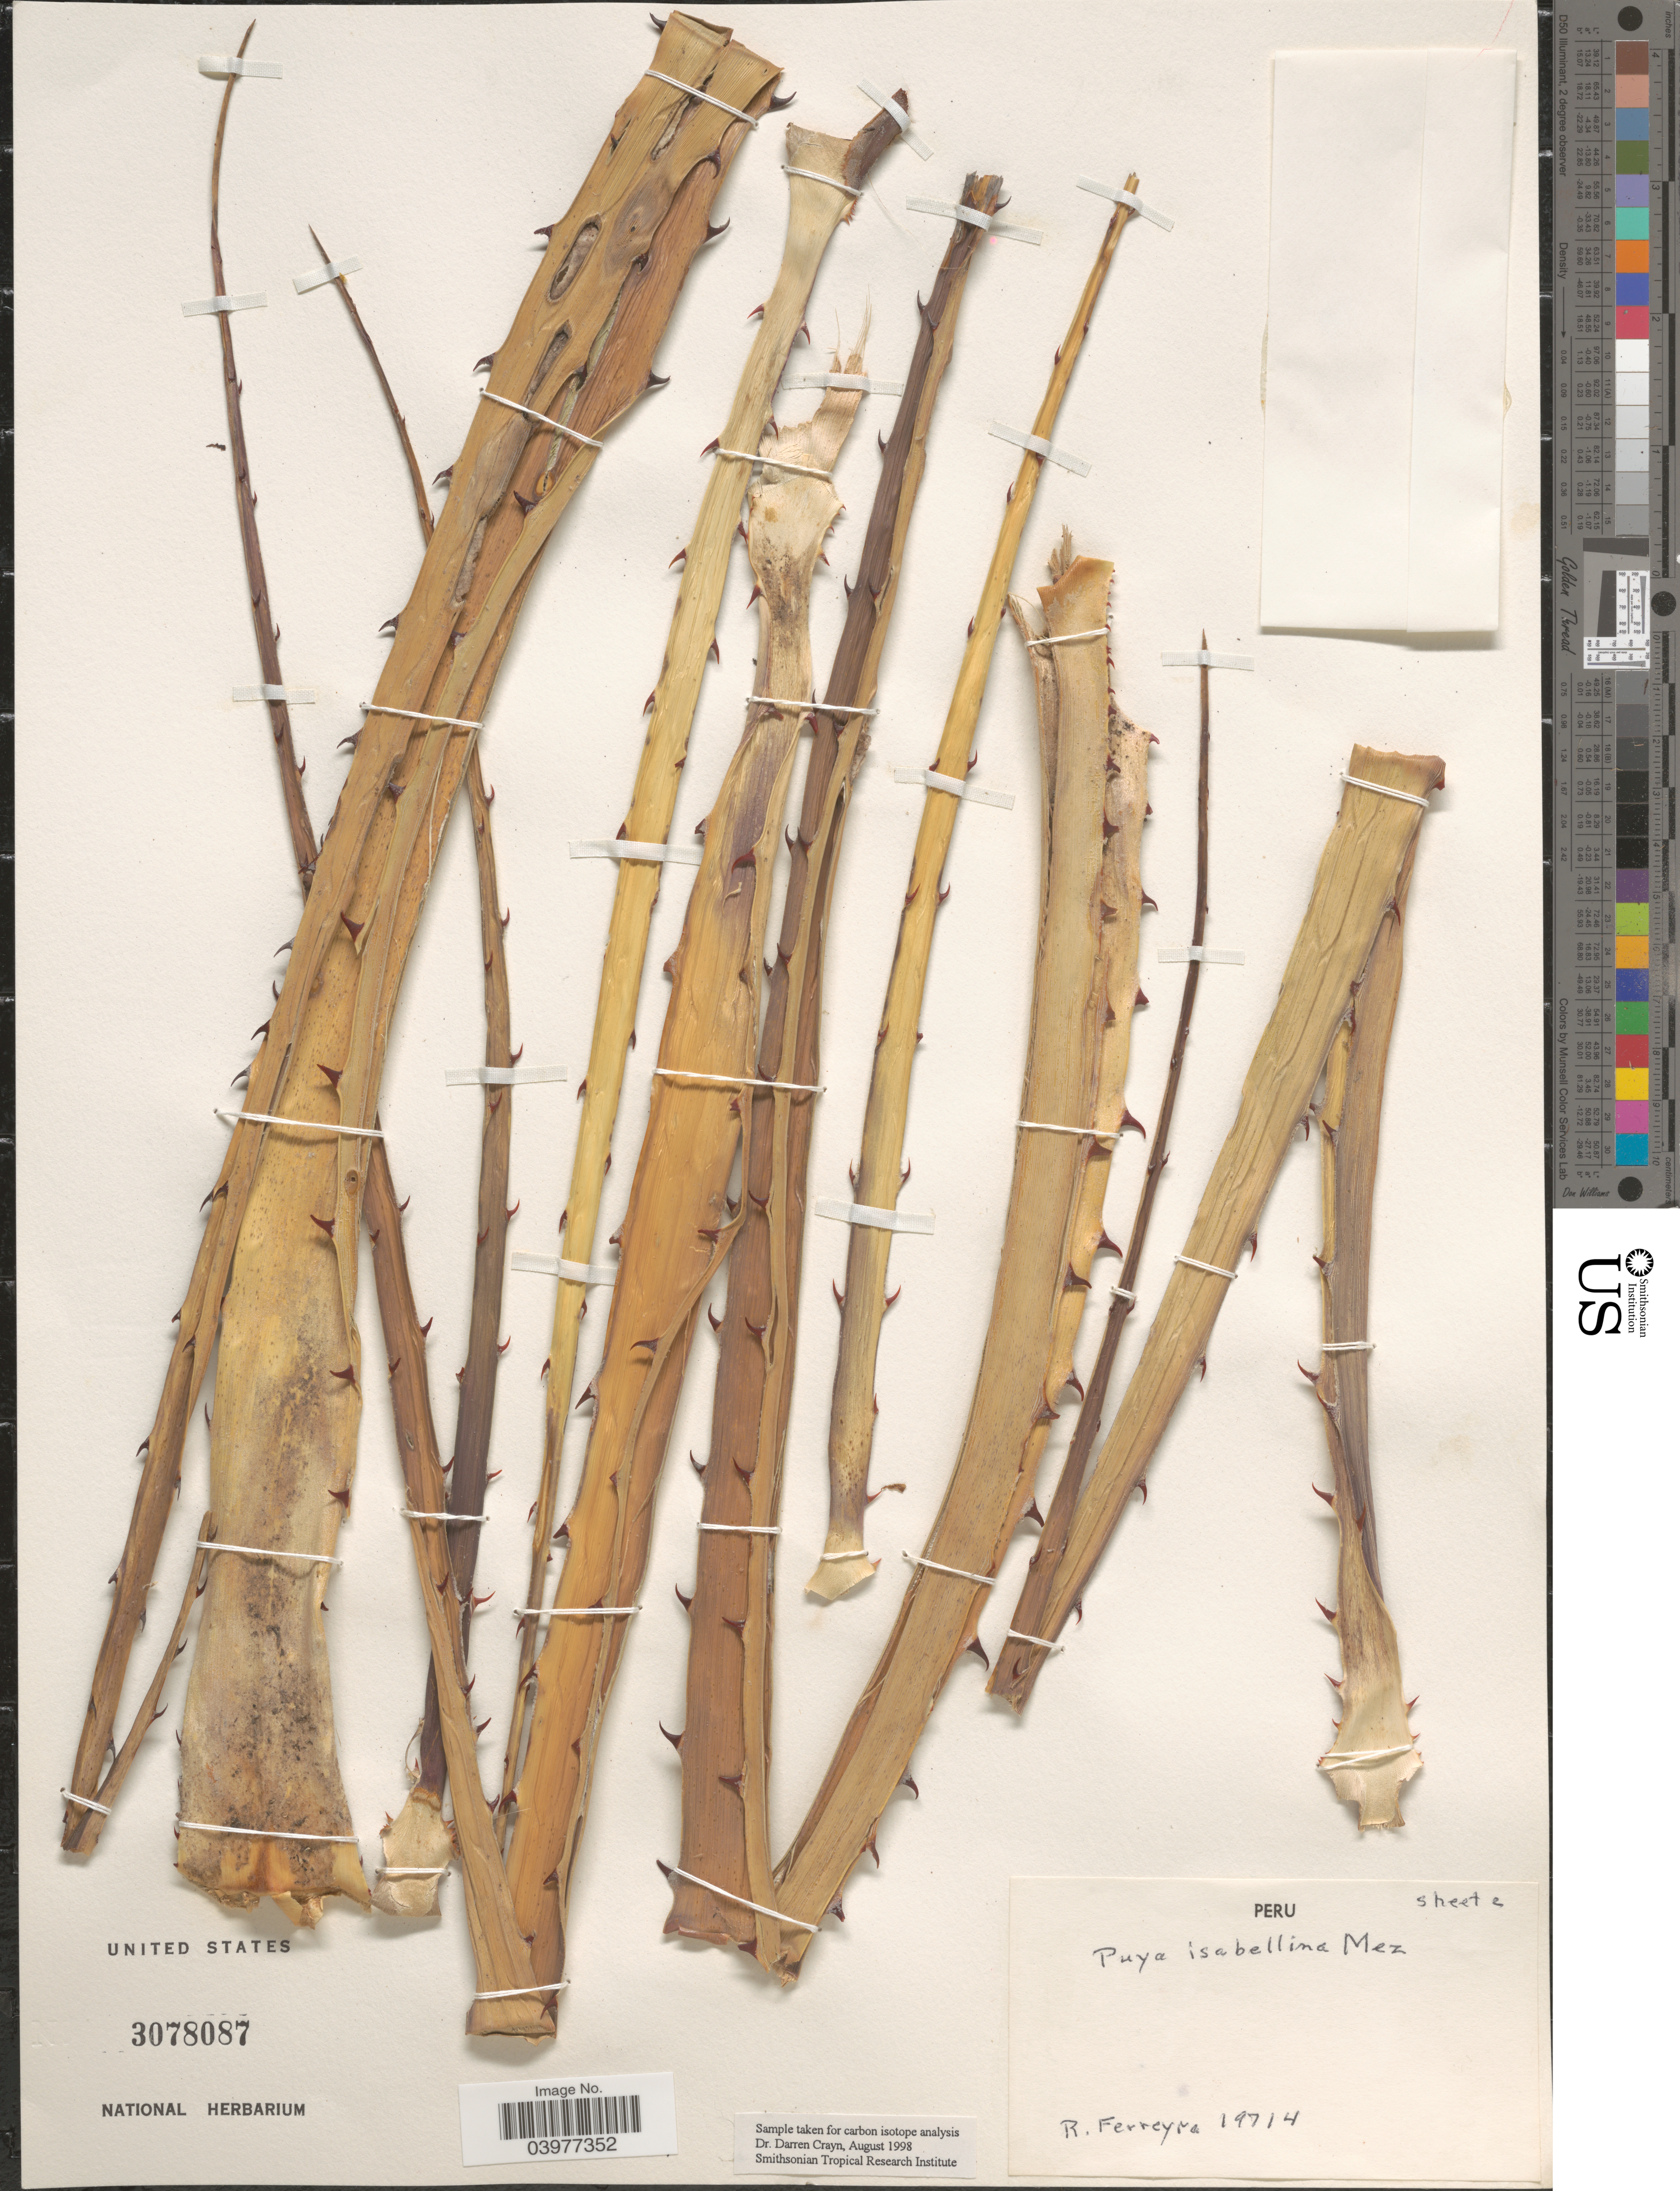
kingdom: Plantae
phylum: Tracheophyta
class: Liliopsida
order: Poales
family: Bromeliaceae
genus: Puya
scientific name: Puya isabellina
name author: Mez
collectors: R. A. Ferreyra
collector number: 19714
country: Peru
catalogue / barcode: US 3078087